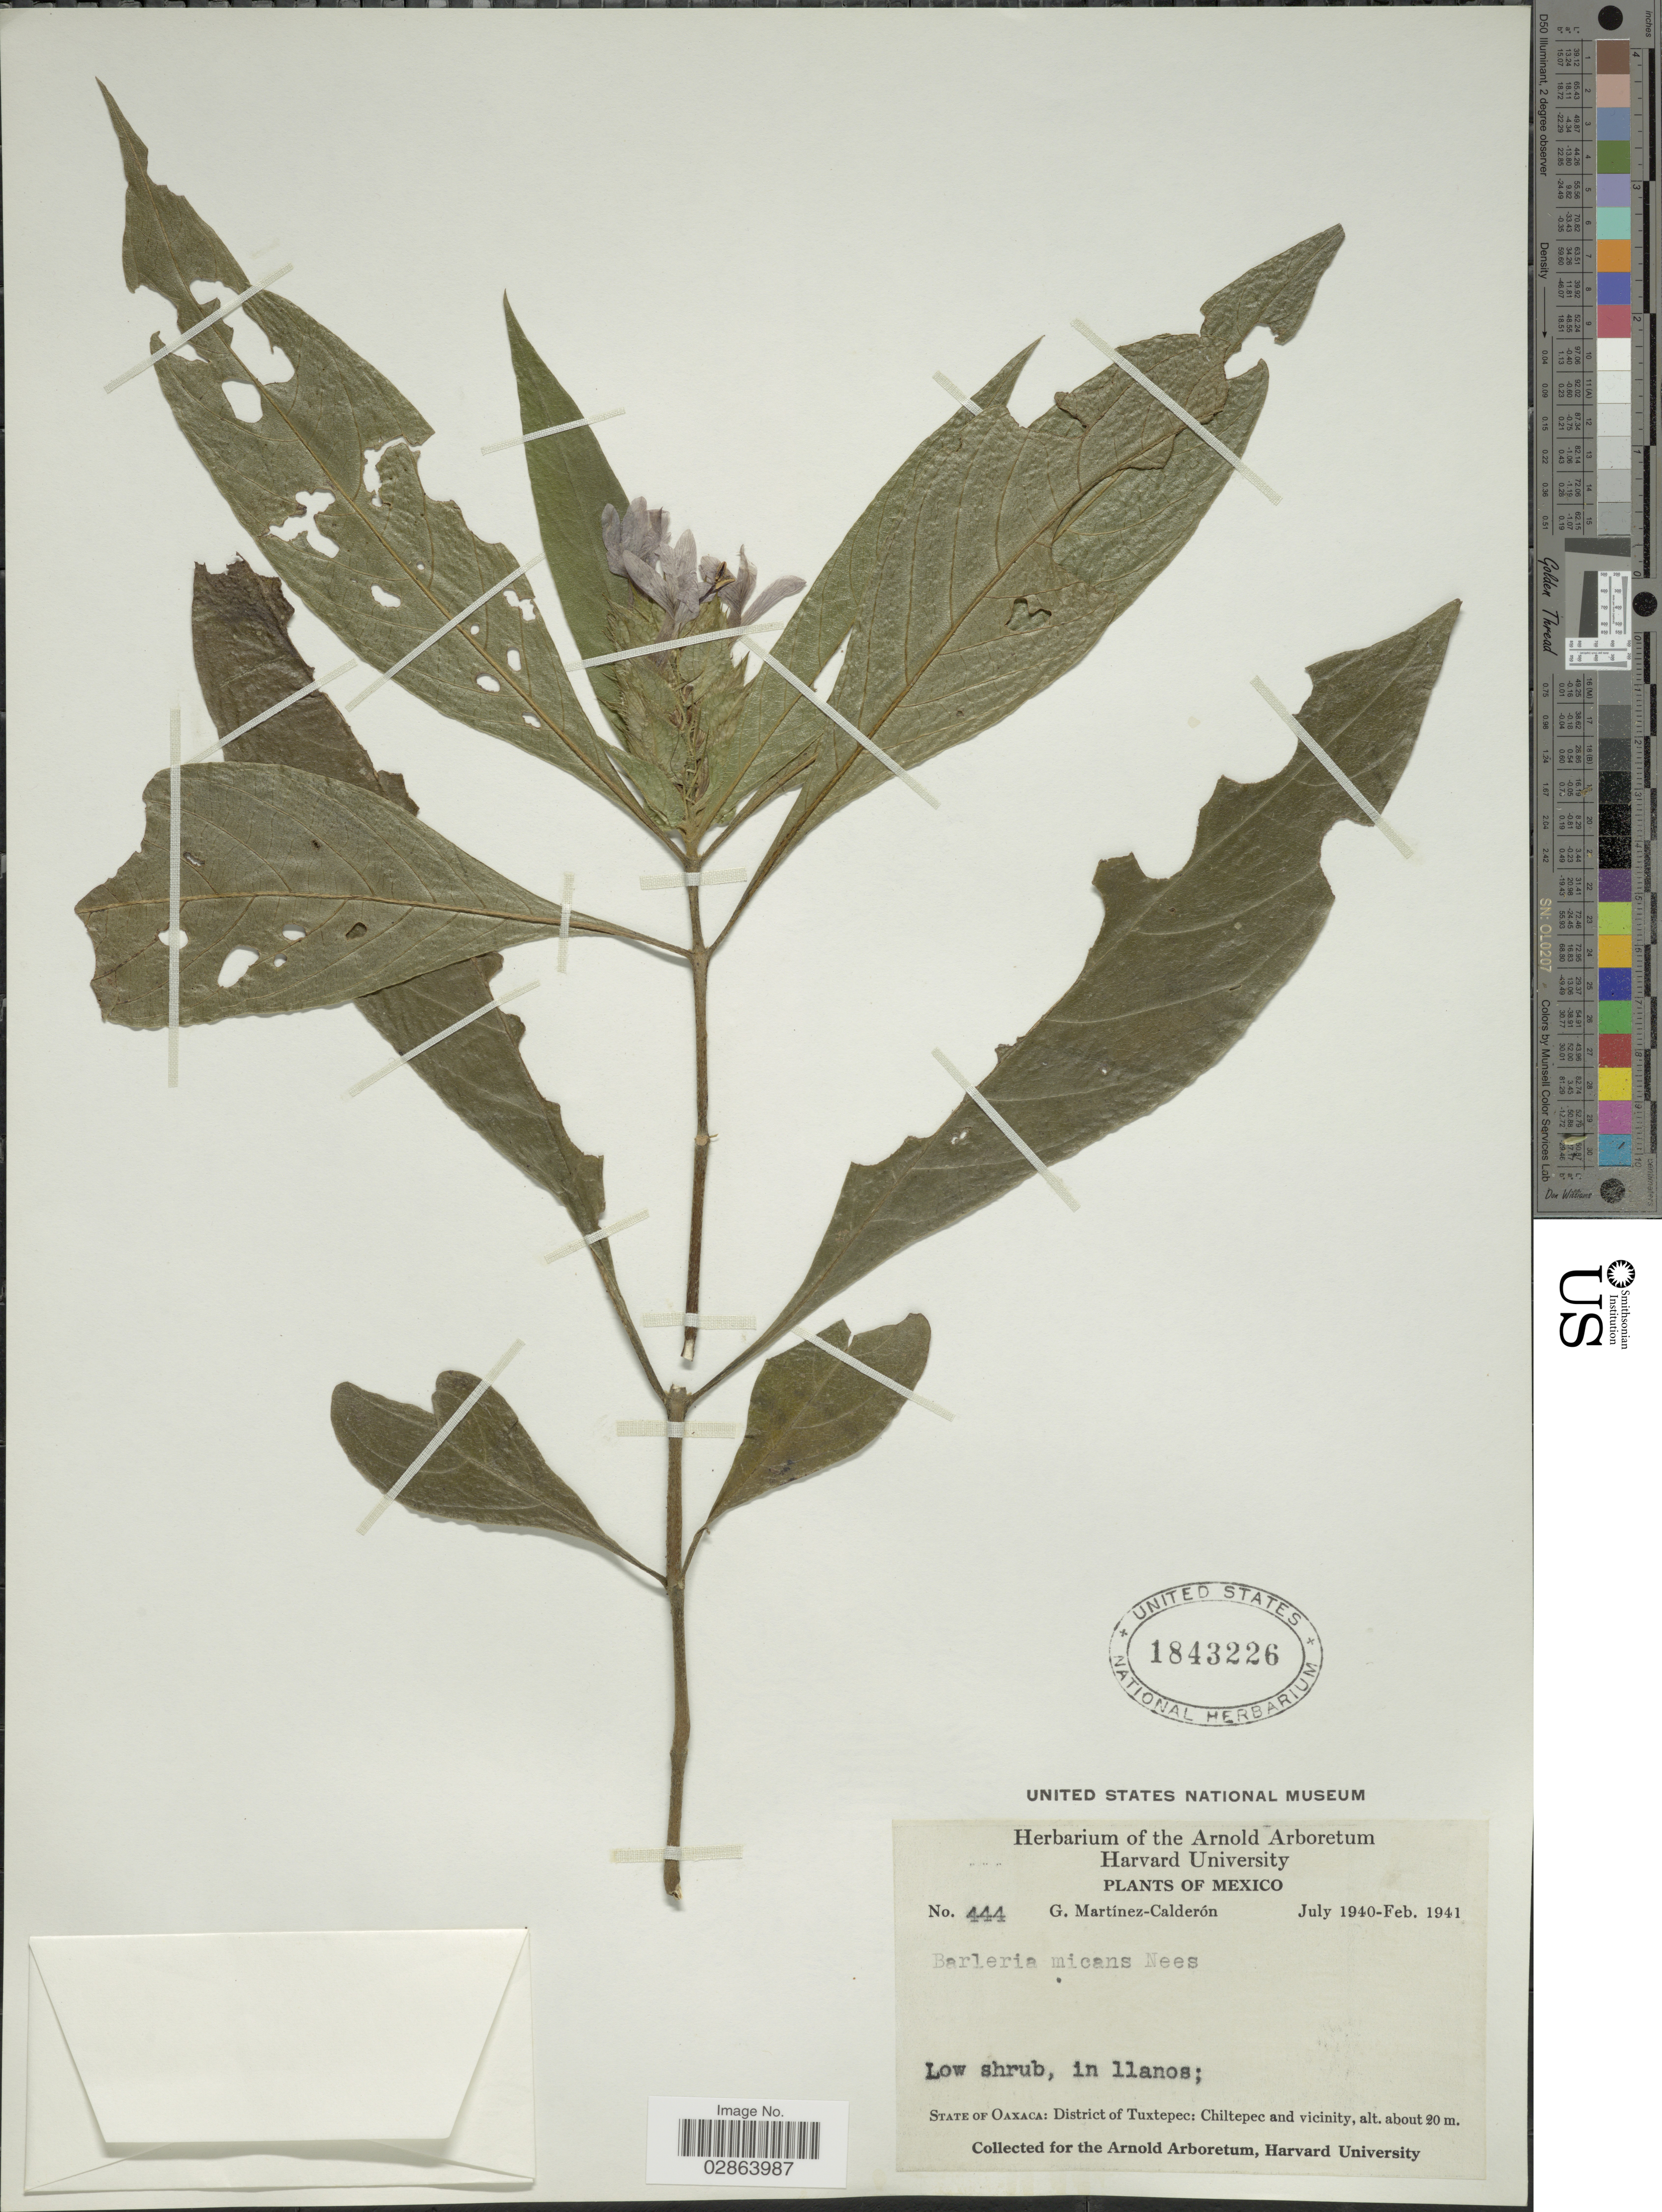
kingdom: Plantae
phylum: Tracheophyta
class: Magnoliopsida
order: Lamiales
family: Acanthaceae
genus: Barleria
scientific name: Barleria oenotheroides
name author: Dum. Cours.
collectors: G. Martínez Calderón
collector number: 444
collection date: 1940-07/1941-02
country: Mexico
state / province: Oaxaca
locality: District of Tuxtepec: Chiltepec and vicinity.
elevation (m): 20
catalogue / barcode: US 1843226